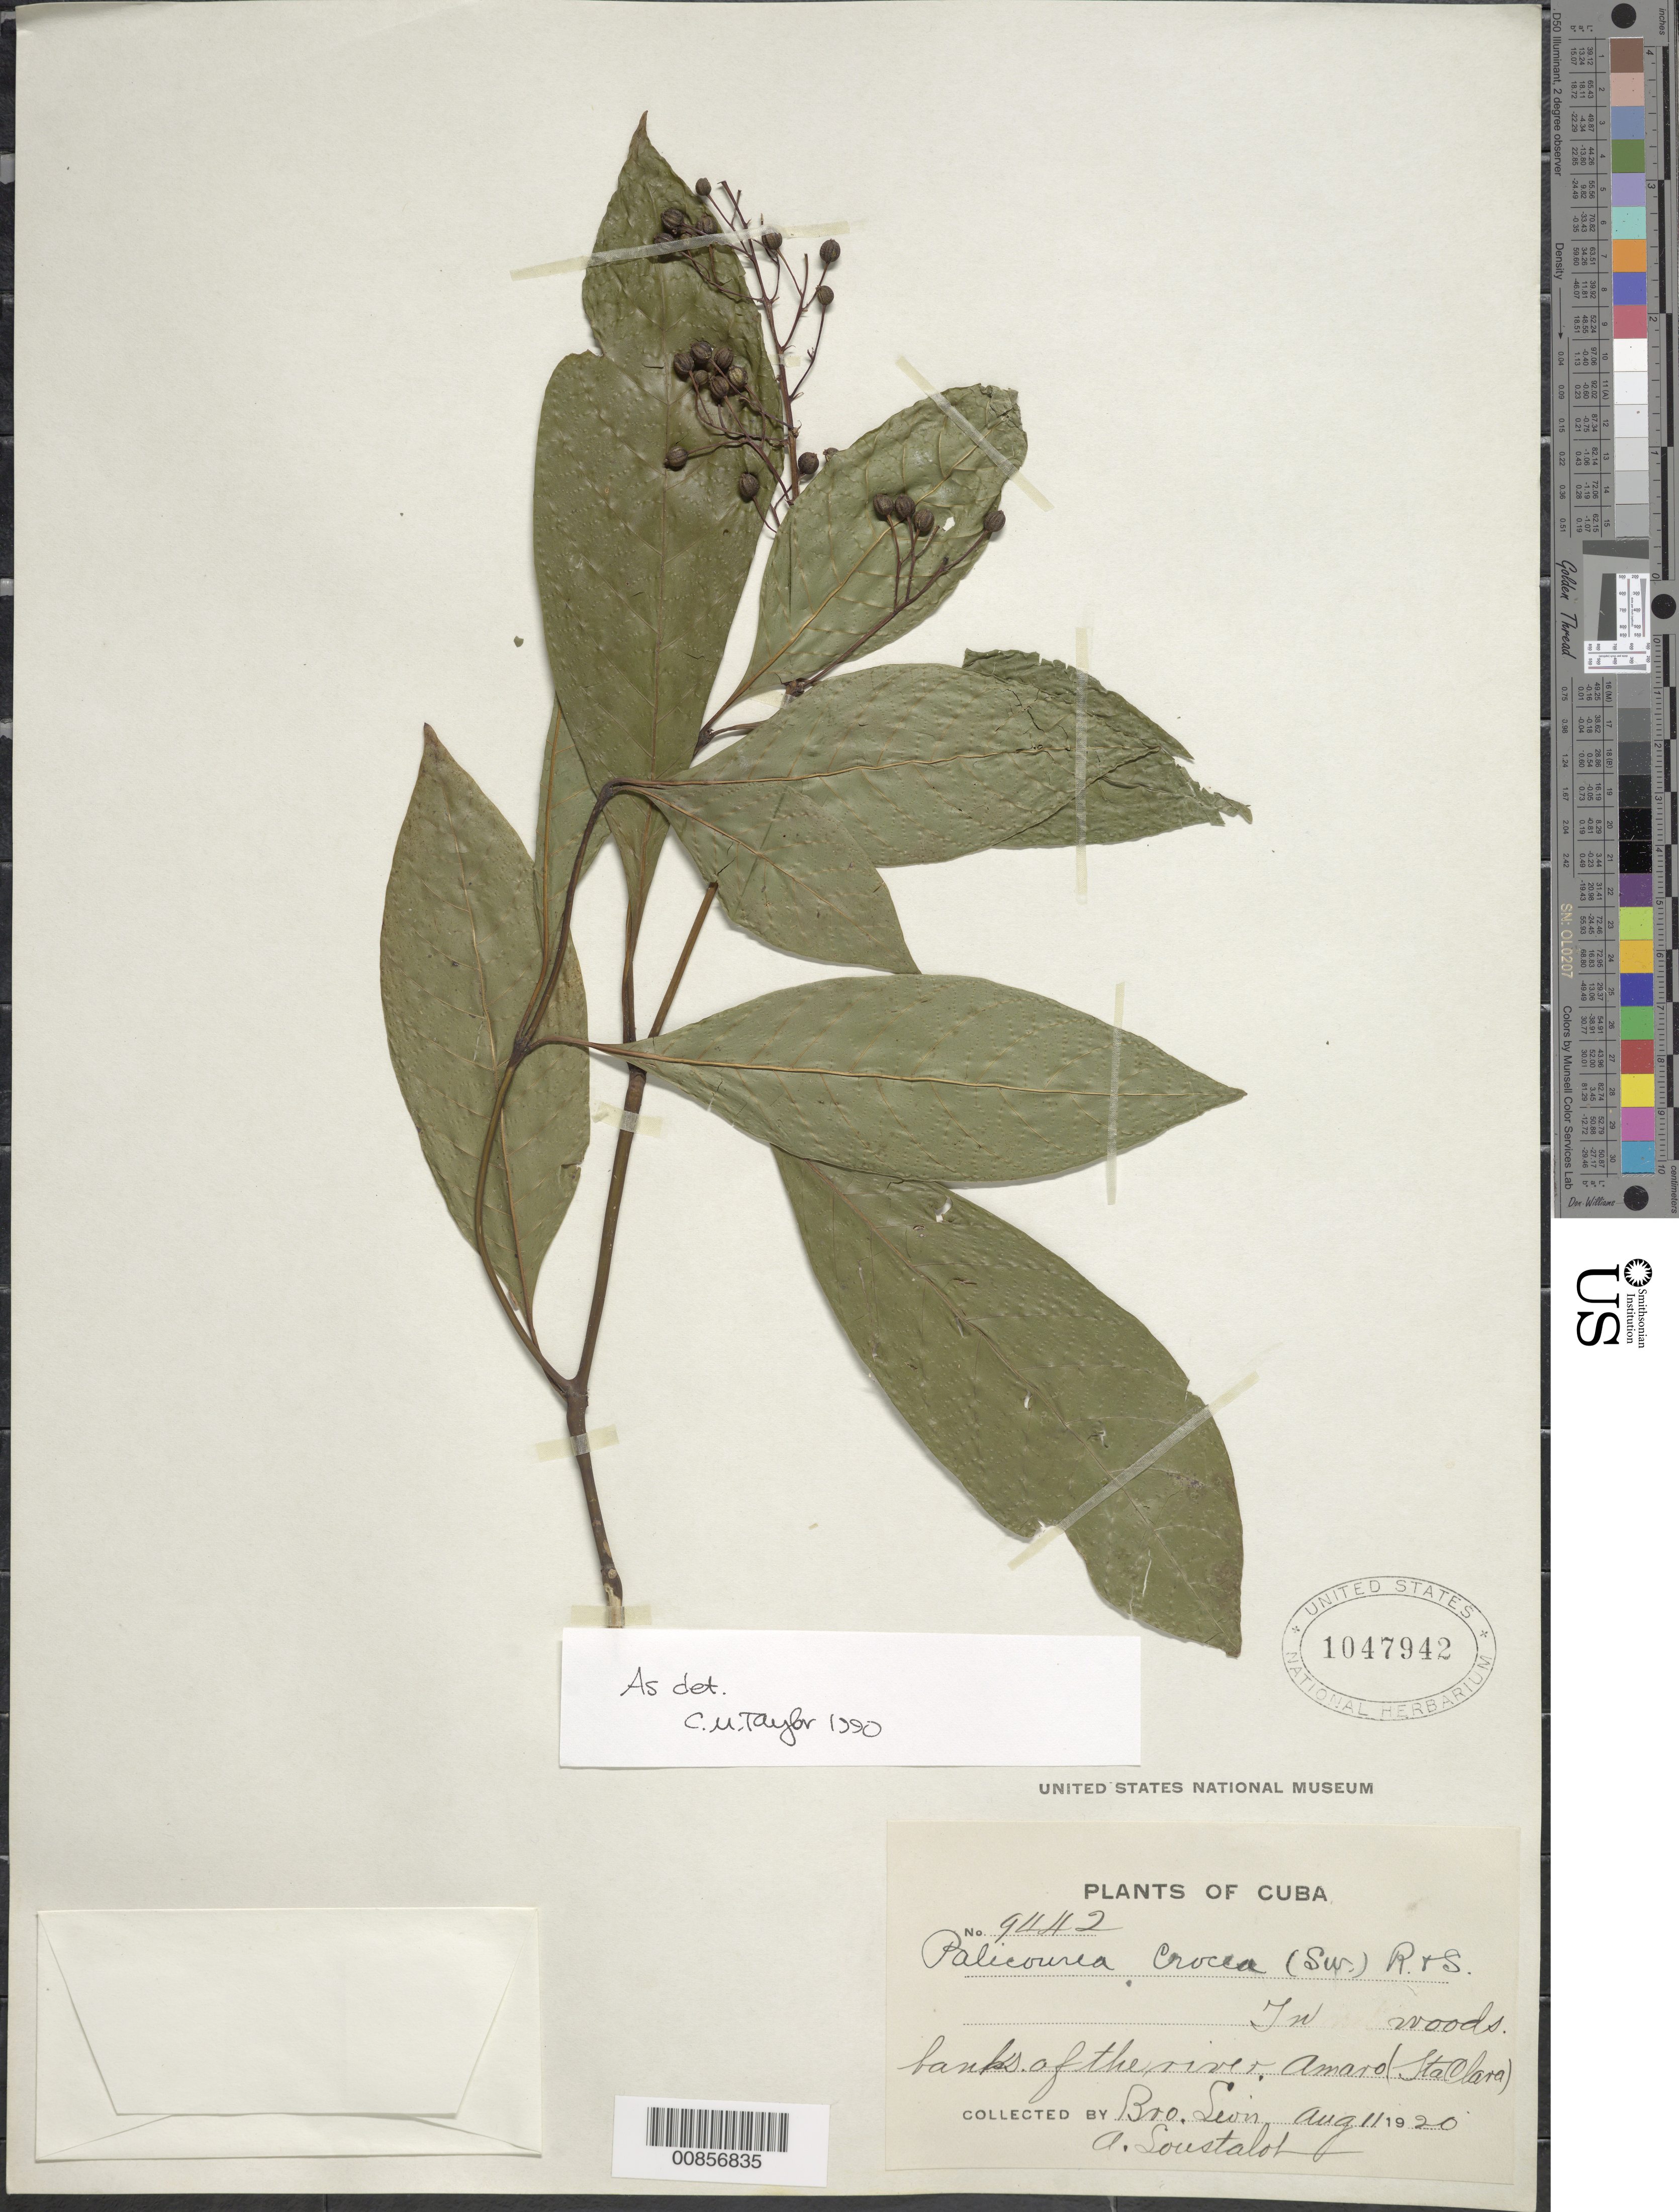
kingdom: Plantae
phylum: Tracheophyta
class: Magnoliopsida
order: Gentianales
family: Rubiaceae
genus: Palicourea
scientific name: Palicourea crocea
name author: (Sw.) Schult.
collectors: Bro. León & A. Soustalot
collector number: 9442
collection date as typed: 11 Aug 1920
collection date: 1920-08-11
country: Cuba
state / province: Las Villas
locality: Along river Amaro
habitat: In woods on banks of river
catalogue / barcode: US 1047942